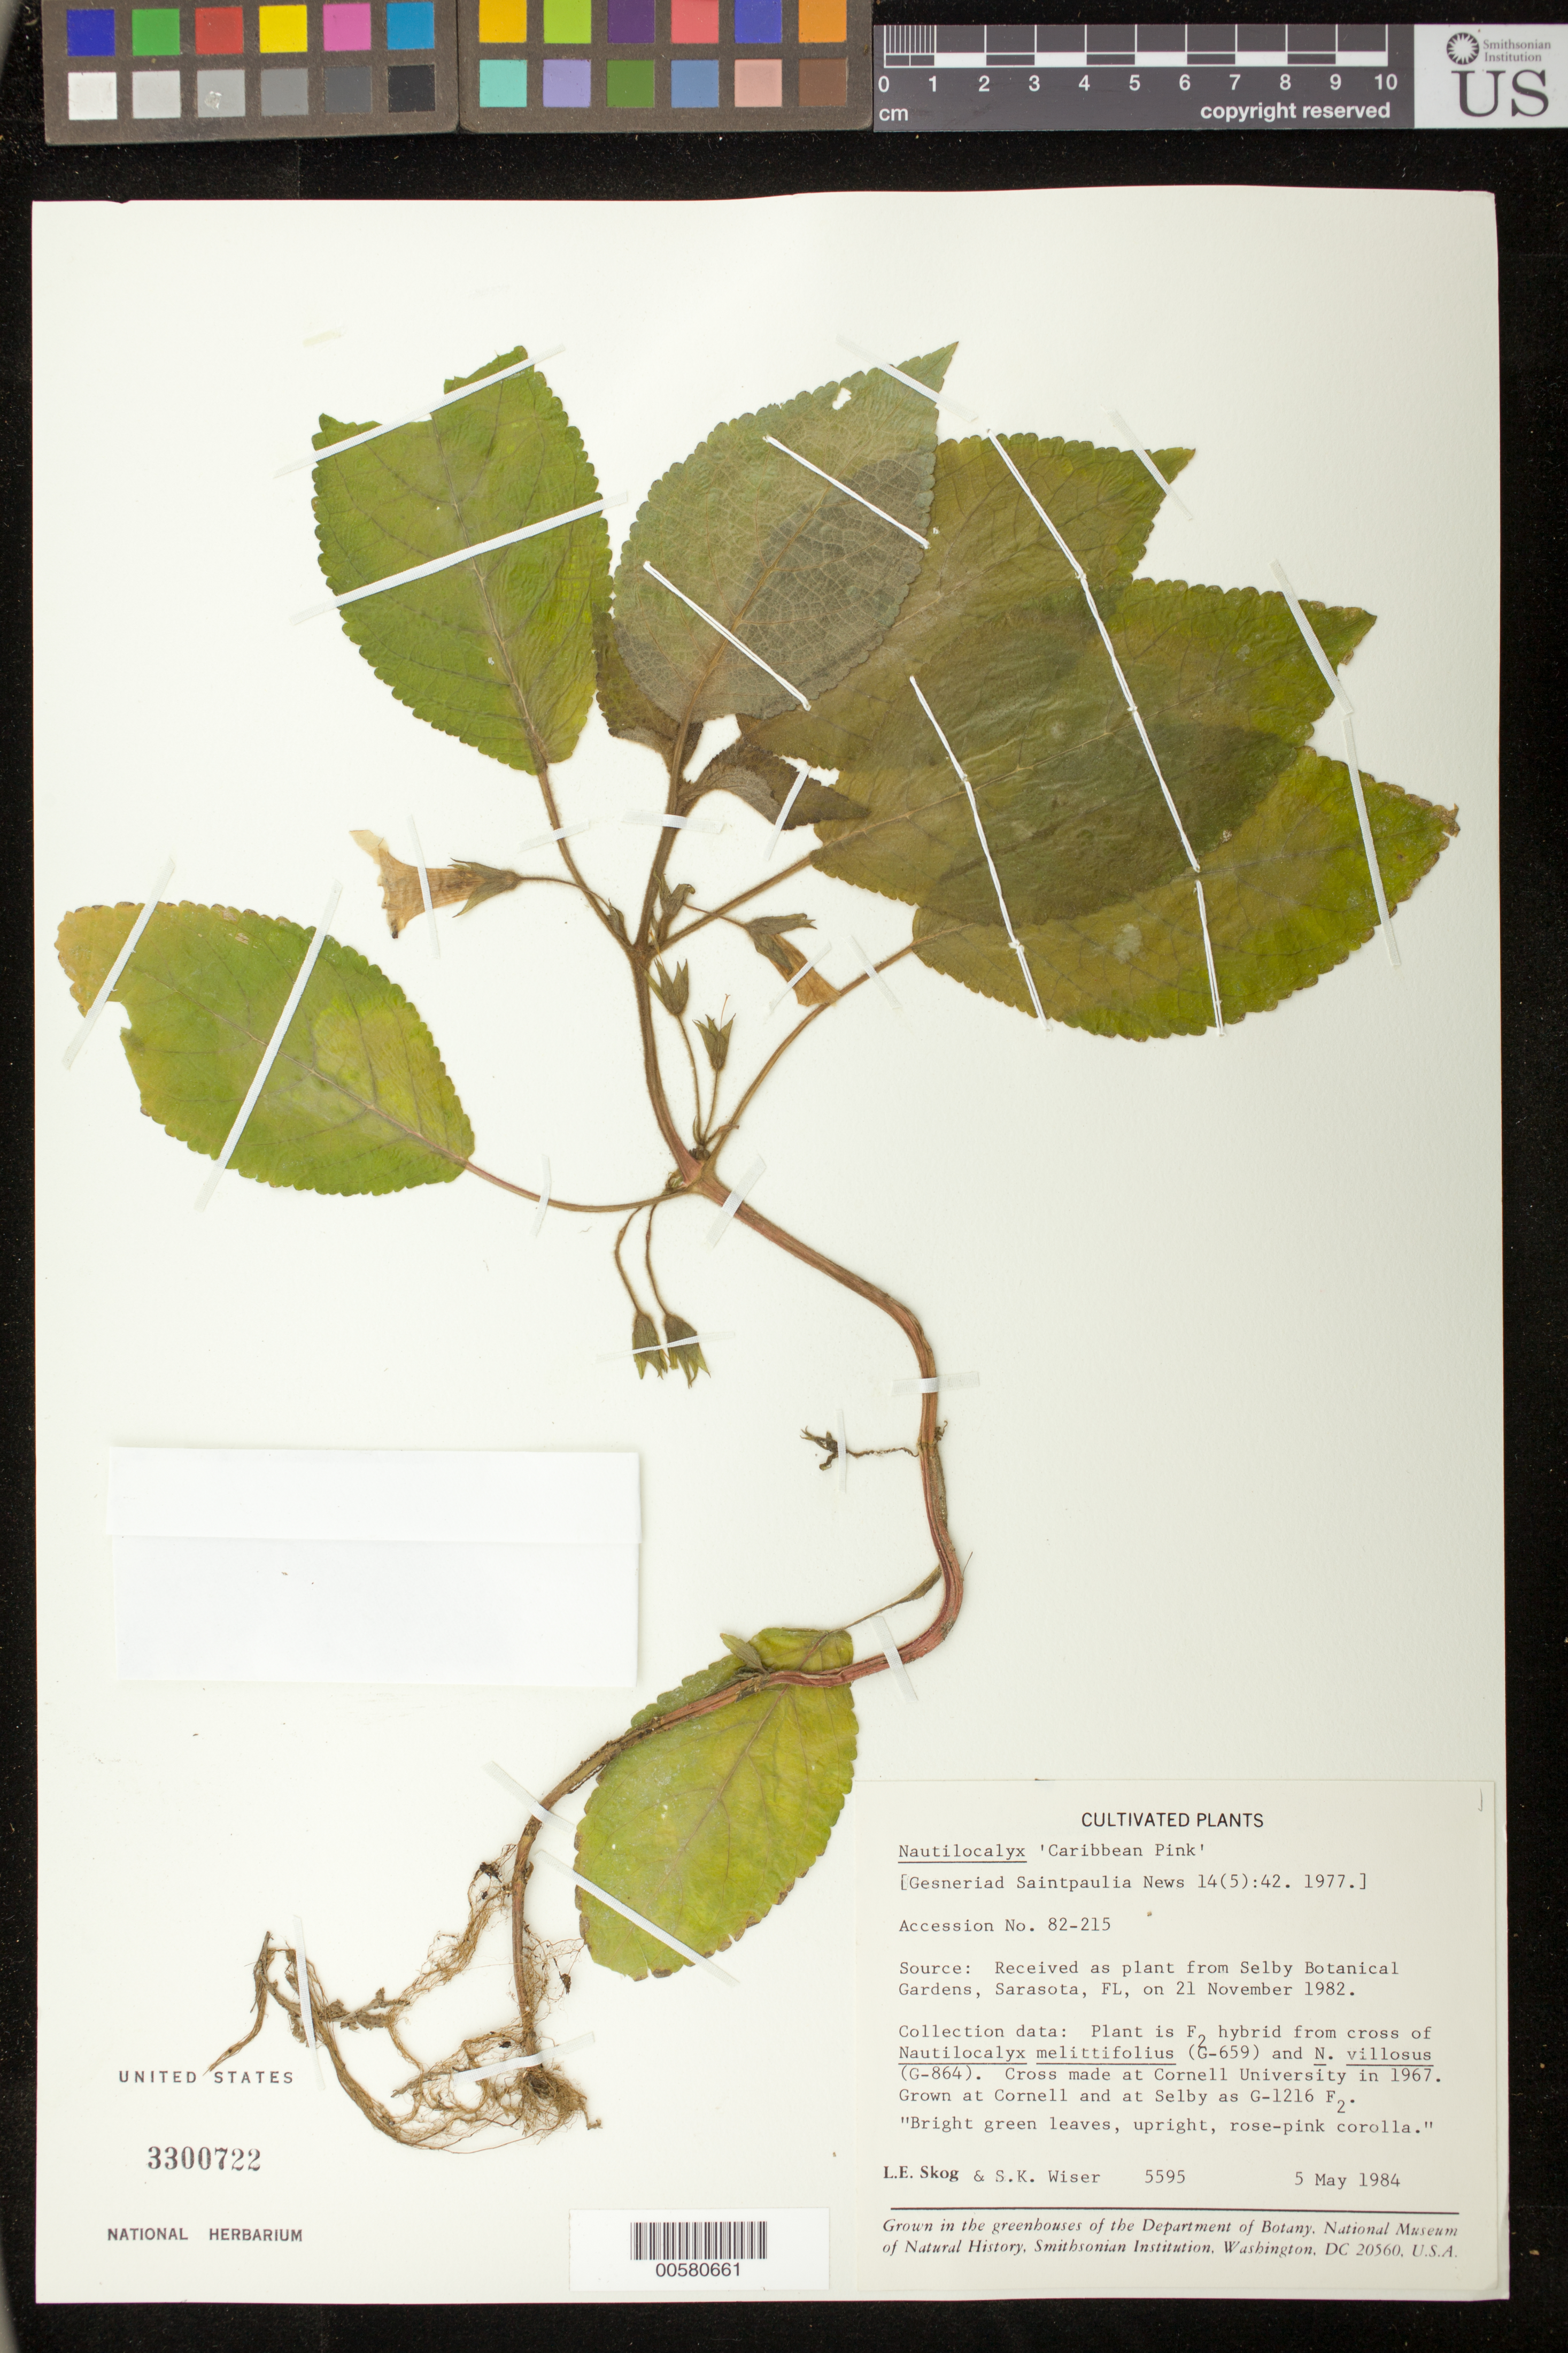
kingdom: Plantae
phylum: Tracheophyta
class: Magnoliopsida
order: Lamiales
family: Gesneriaceae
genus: Nautilocalyx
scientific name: Nautilocalyx 'Caribbean Pink'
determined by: Skog, Laurence E.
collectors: L. E. Skog & S. Wiser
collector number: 5595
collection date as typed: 05 May 1984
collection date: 1984-05-05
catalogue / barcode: US 3300722